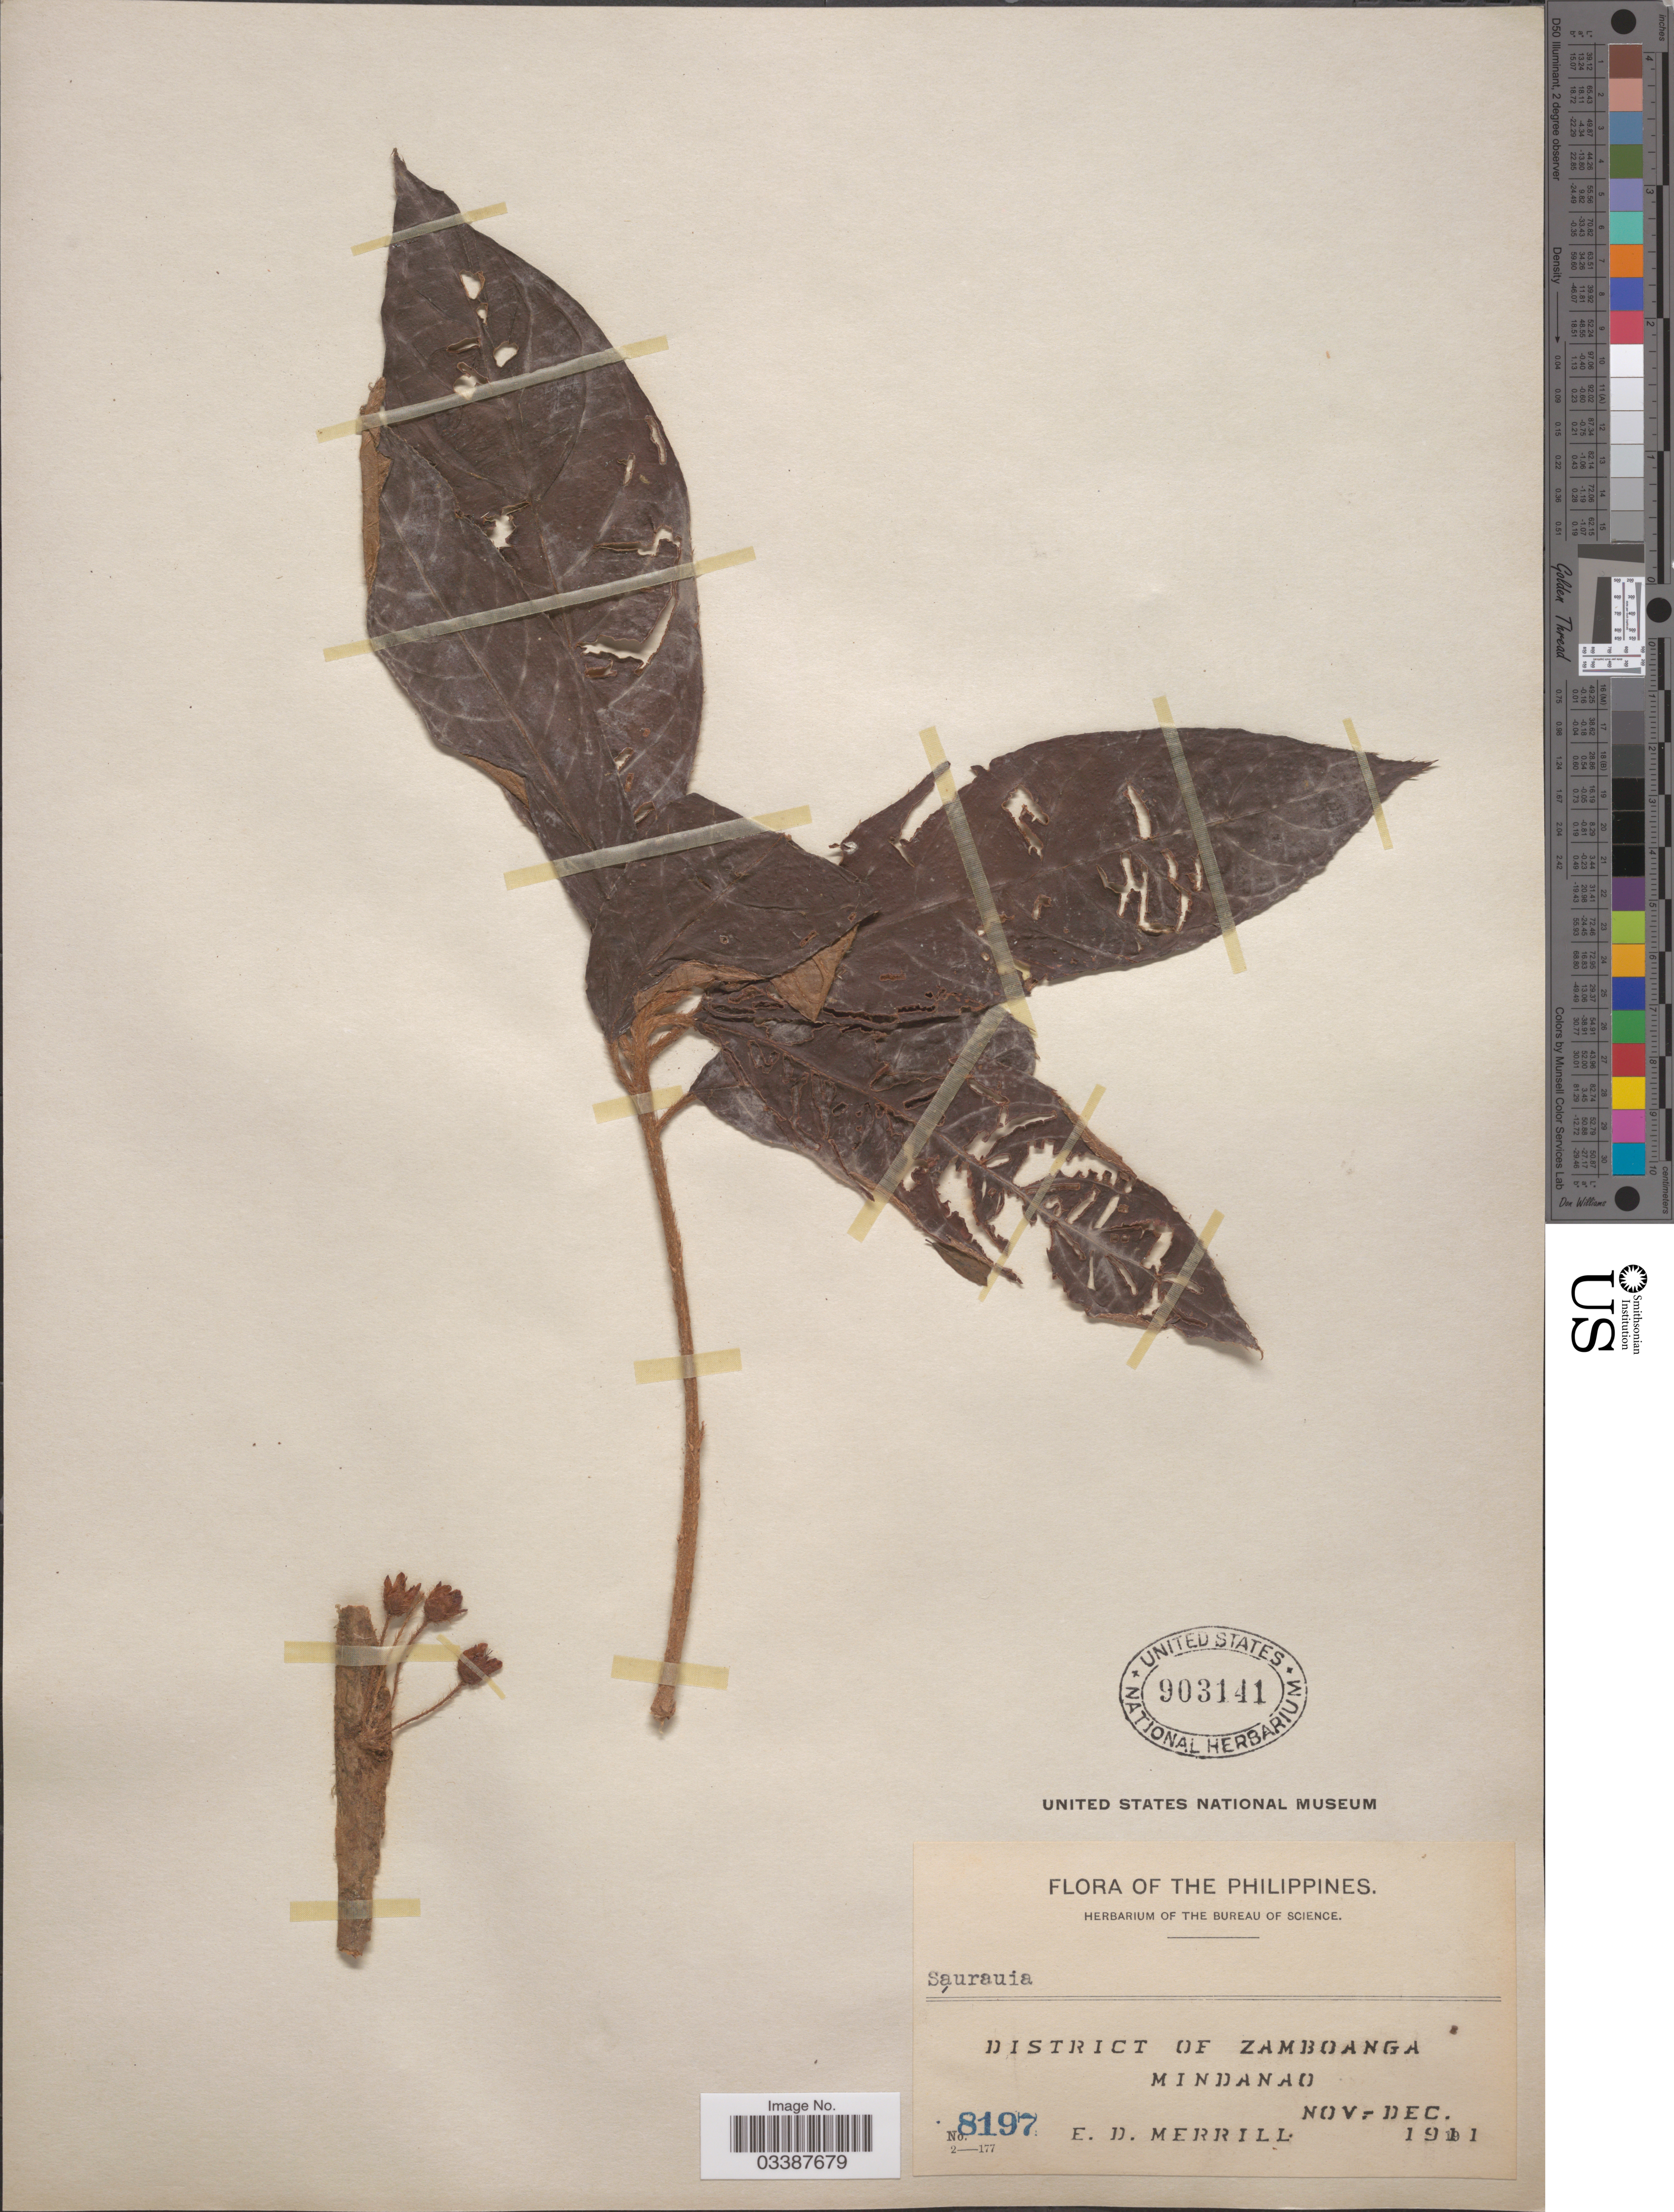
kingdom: Plantae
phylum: Tracheophyta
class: Magnoliopsida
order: Ericales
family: Actinidiaceae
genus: Saurauia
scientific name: Saurauia sp.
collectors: E. D. Merrill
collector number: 8197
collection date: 1911-11/1911-12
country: Philippines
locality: District of Zamboanga, Mindanao.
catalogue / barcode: US 903141